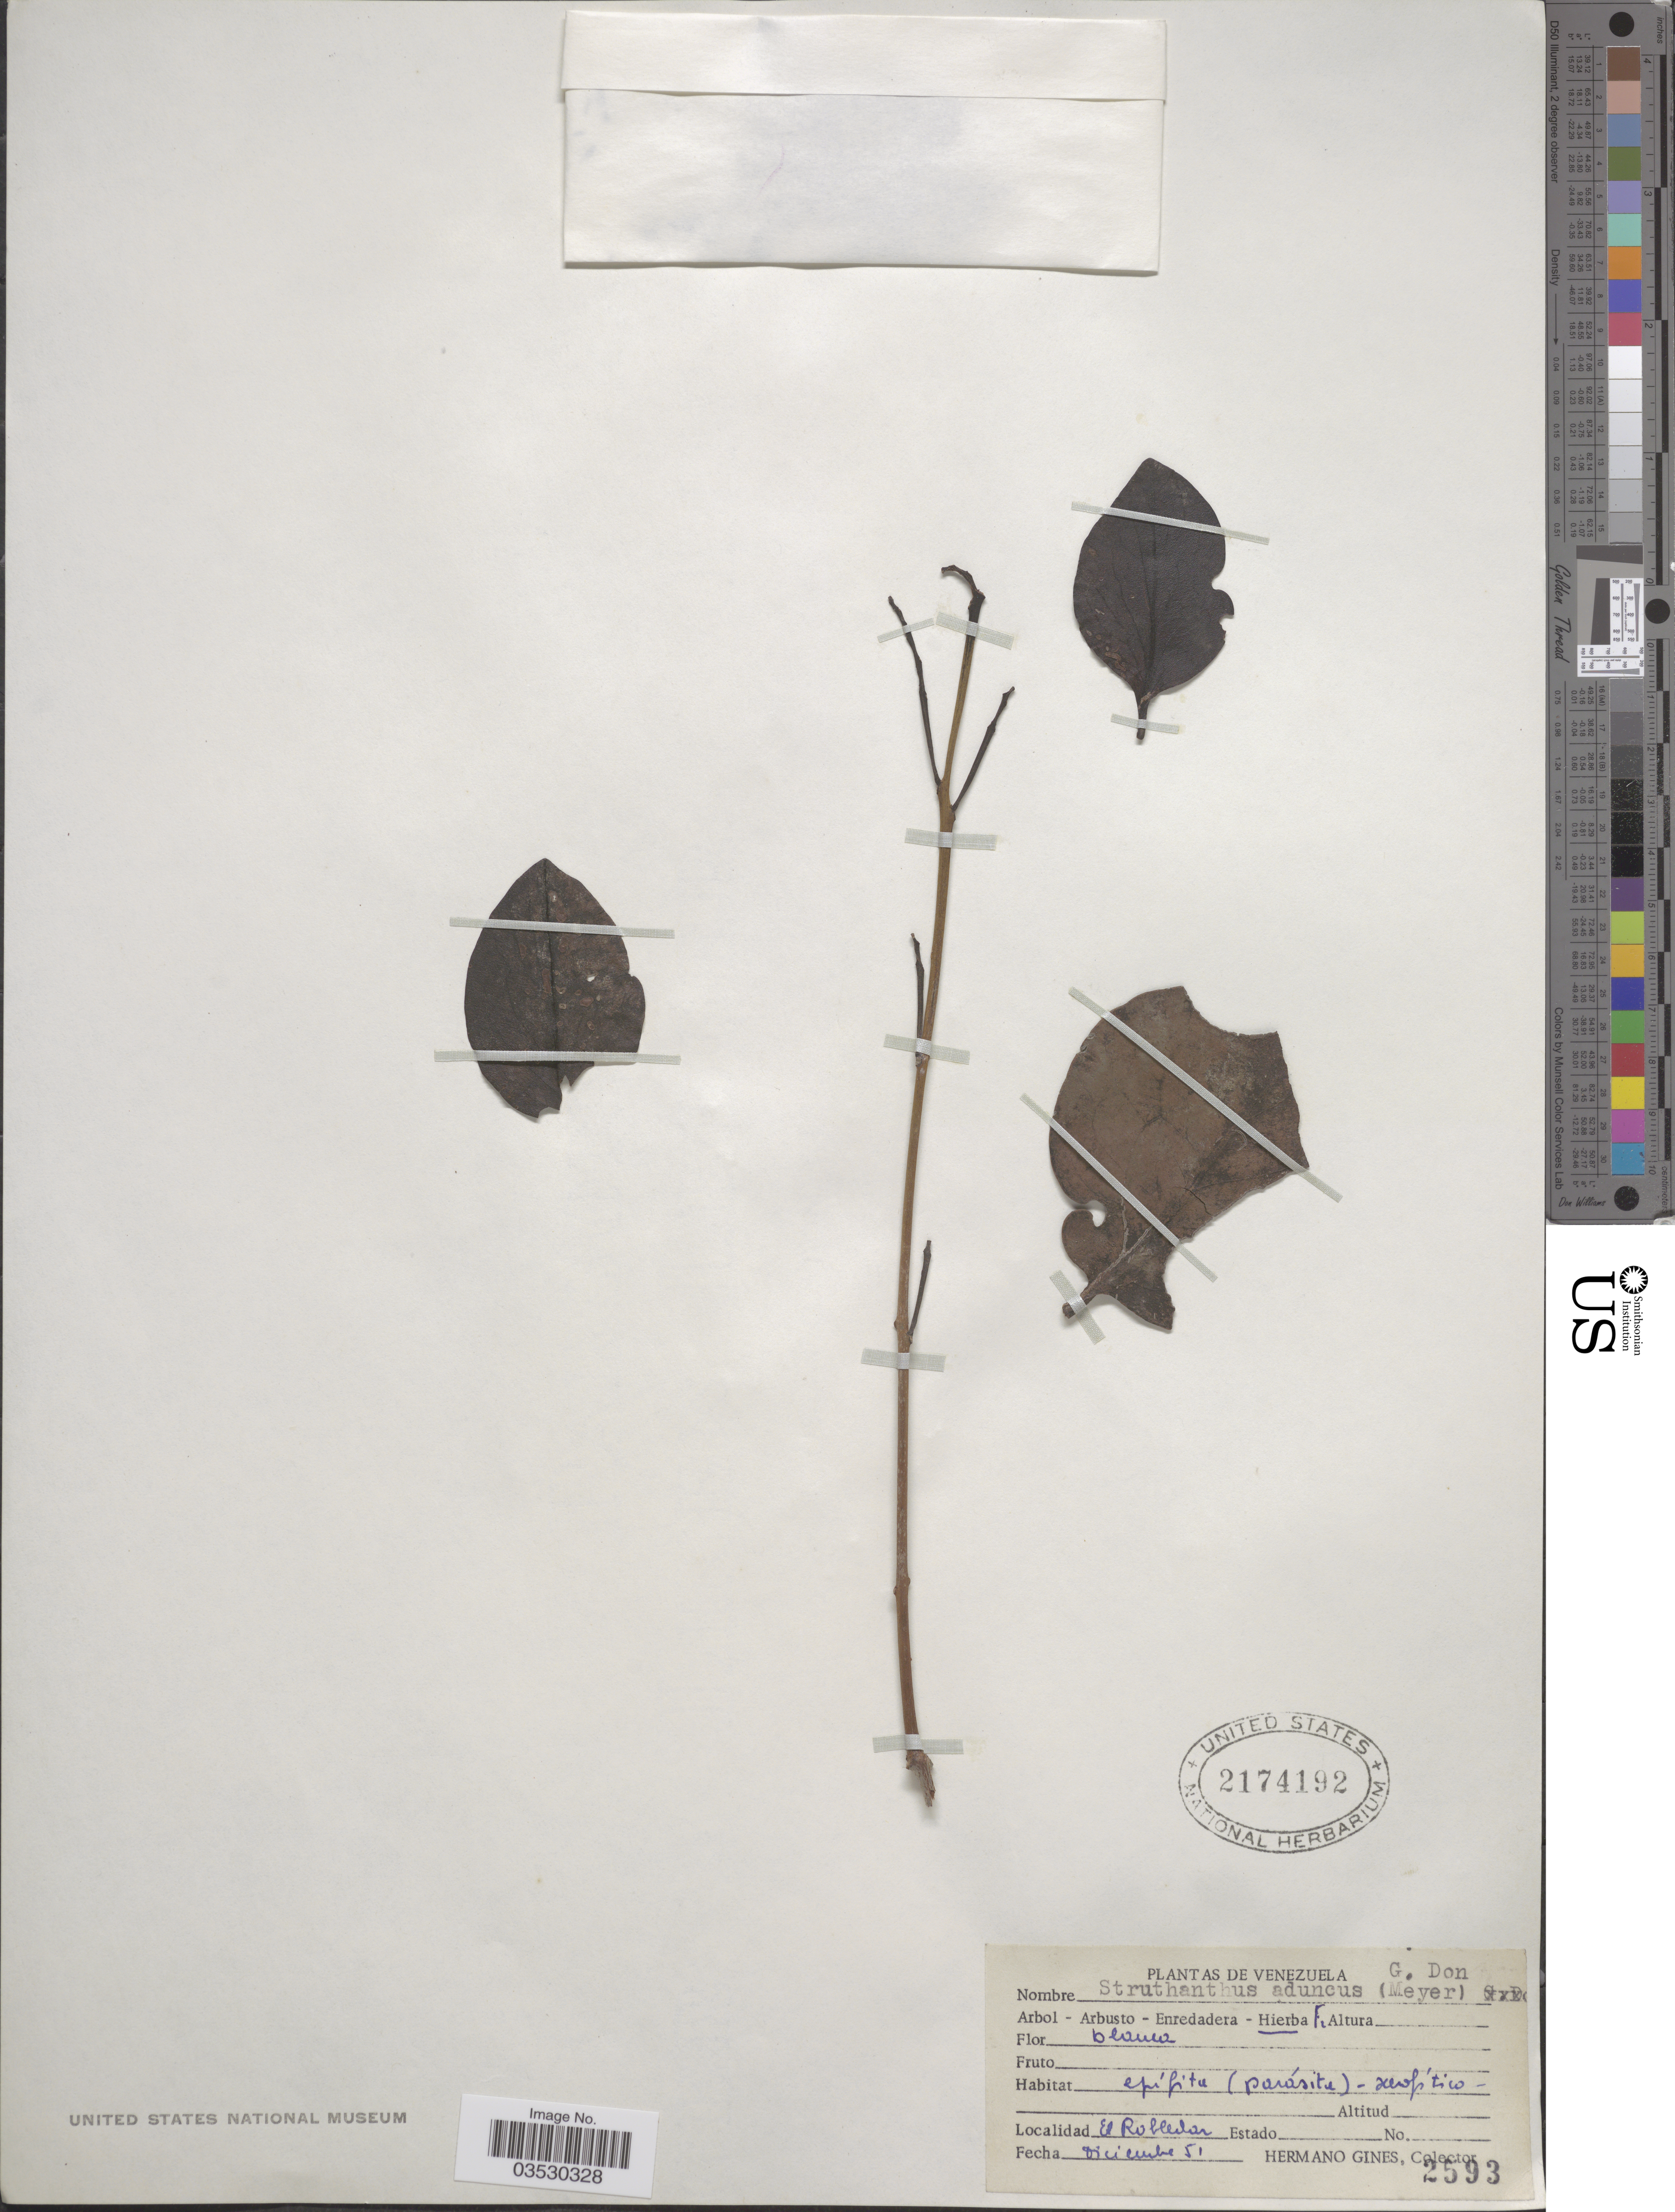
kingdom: Plantae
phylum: Tracheophyta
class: Magnoliopsida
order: Santalales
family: Loranthaceae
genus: Struthanthus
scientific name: Struthanthus aduncus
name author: (G. Mey.) G. Don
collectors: Bro. Gines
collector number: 2593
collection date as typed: Transcribed d/m/y: /12/51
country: Venezuela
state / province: Nueva Esparta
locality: El Robledar [Robledal]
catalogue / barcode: US 2174192